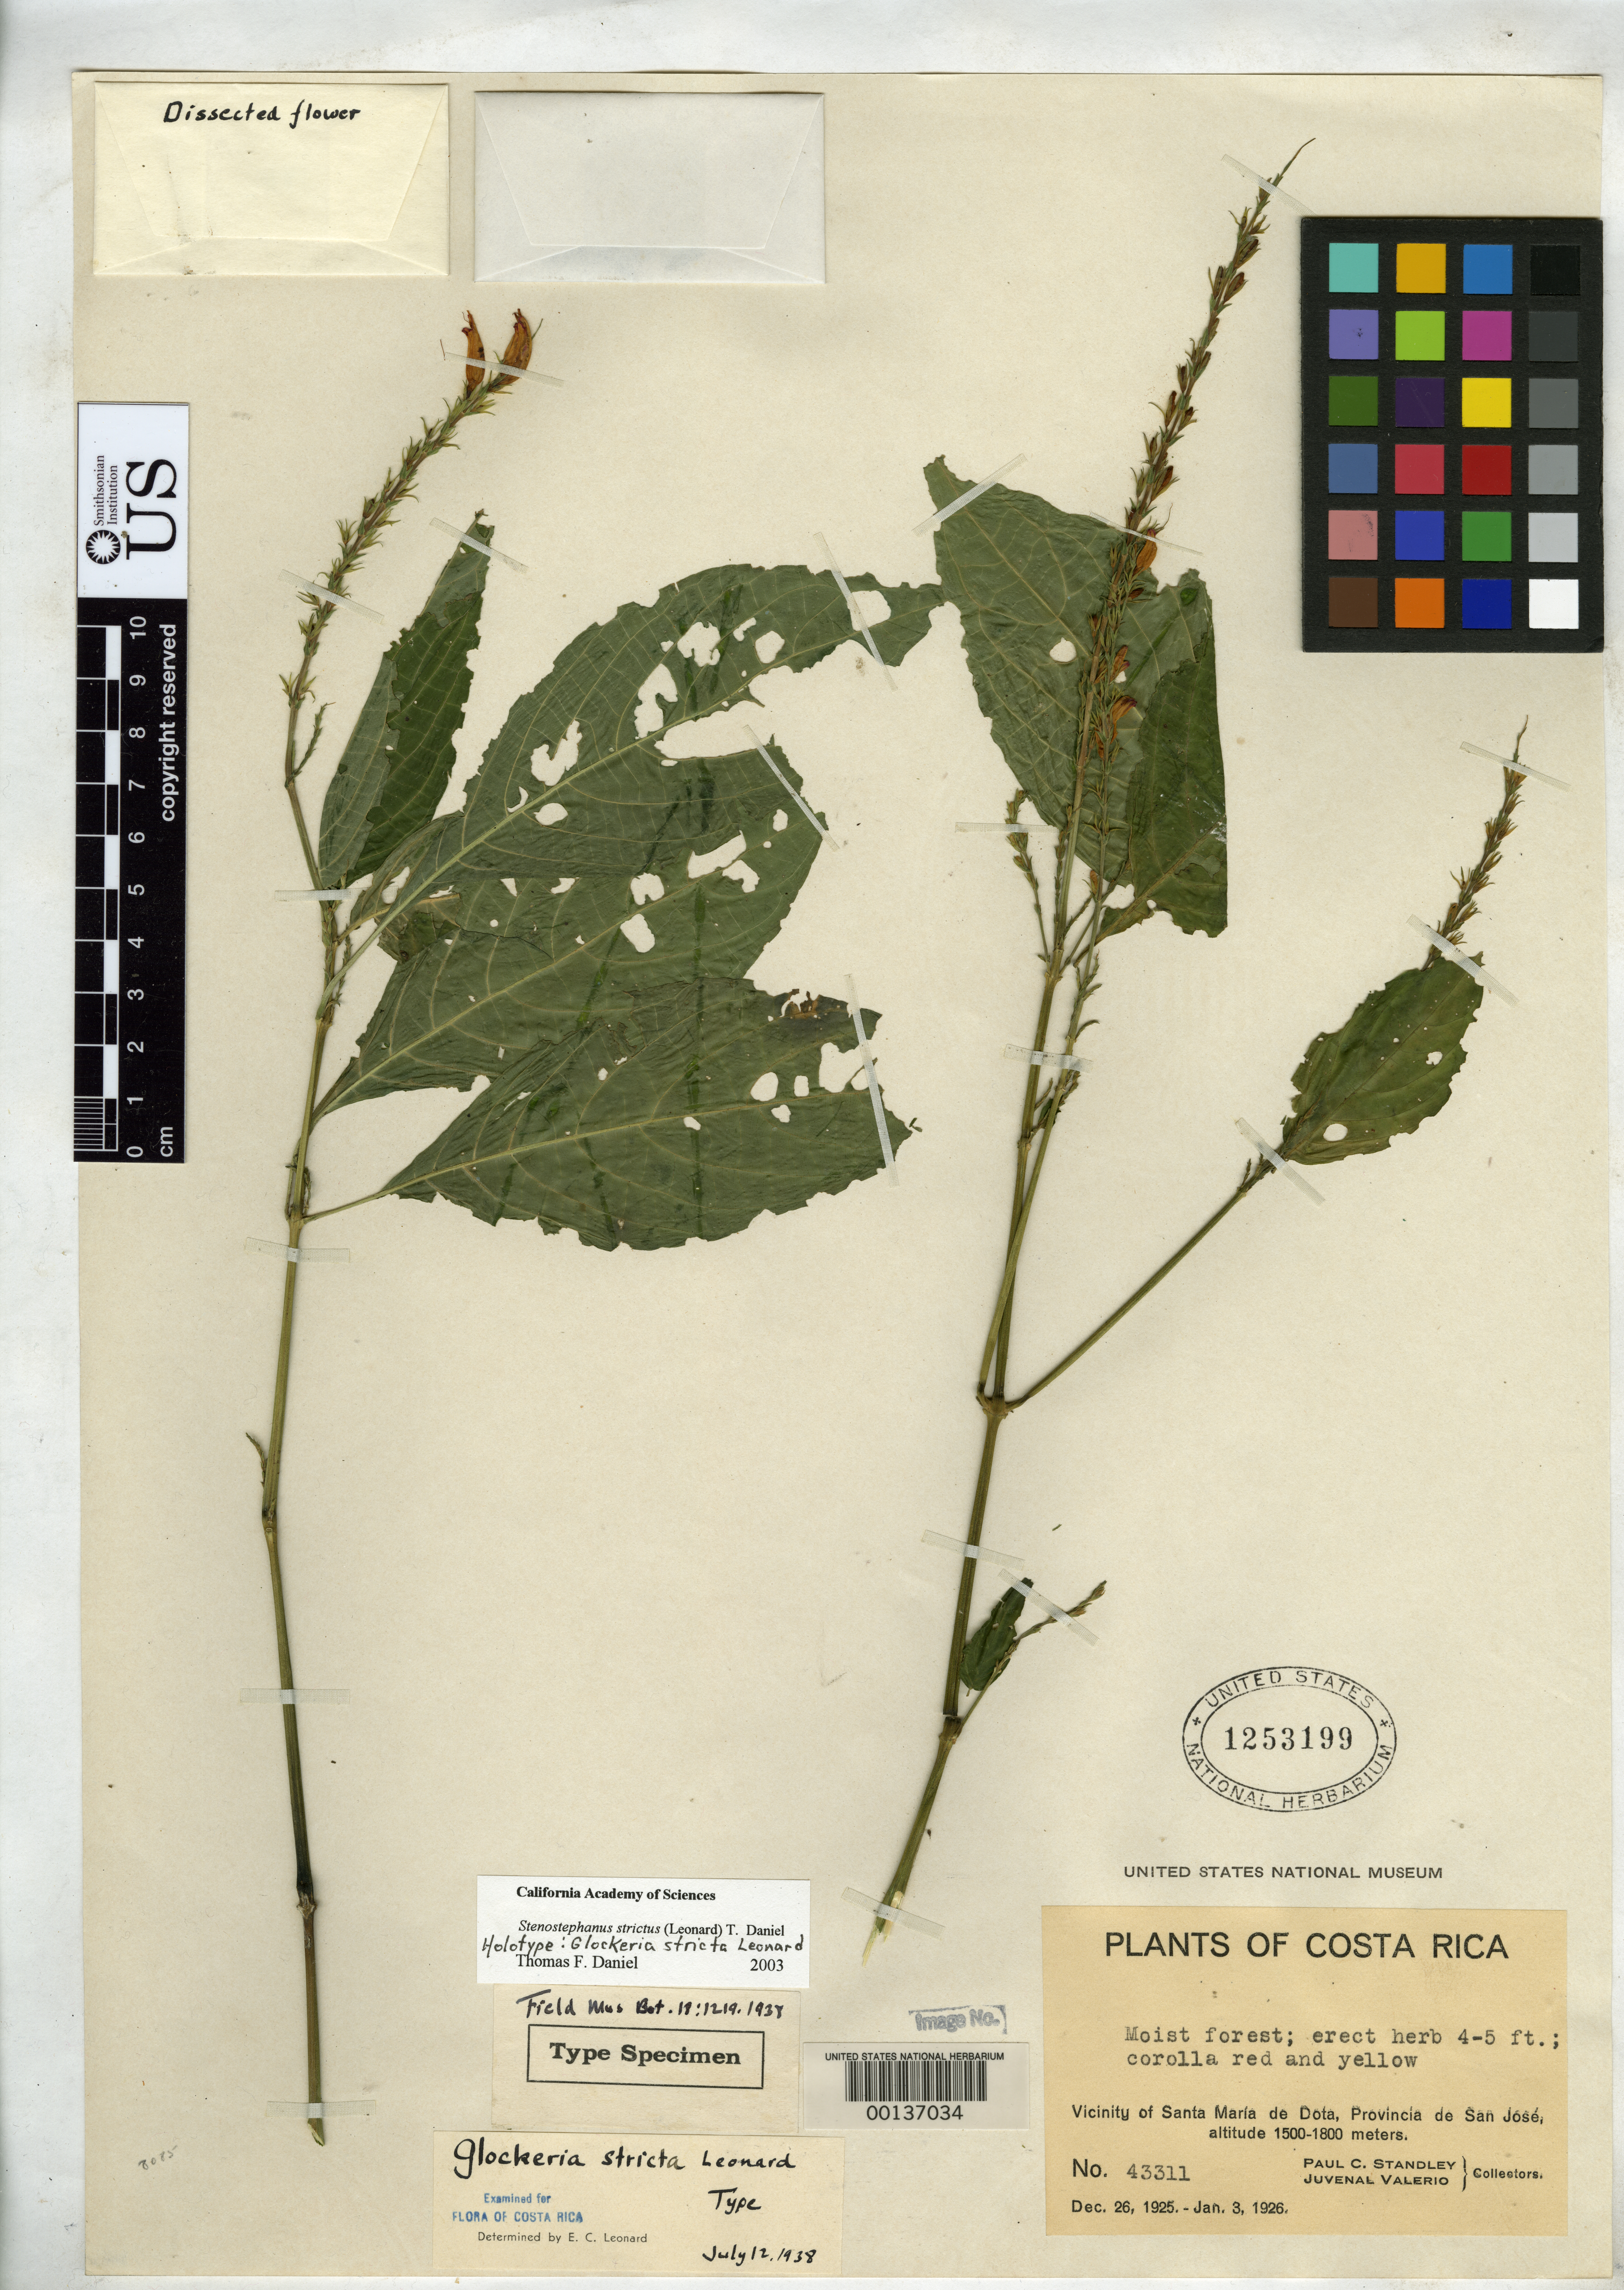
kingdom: Plantae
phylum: Tracheophyta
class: Magnoliopsida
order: Lamiales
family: Acanthaceae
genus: Glockeria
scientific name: Glockeria stricta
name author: Leonard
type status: Holotype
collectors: P. C. Standley & J. Valerio R.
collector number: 43311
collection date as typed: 03 Jan 1926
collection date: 1926-01-03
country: Costa Rica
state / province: San José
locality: Santa Maria de Dota.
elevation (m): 1500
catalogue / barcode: US 1253199